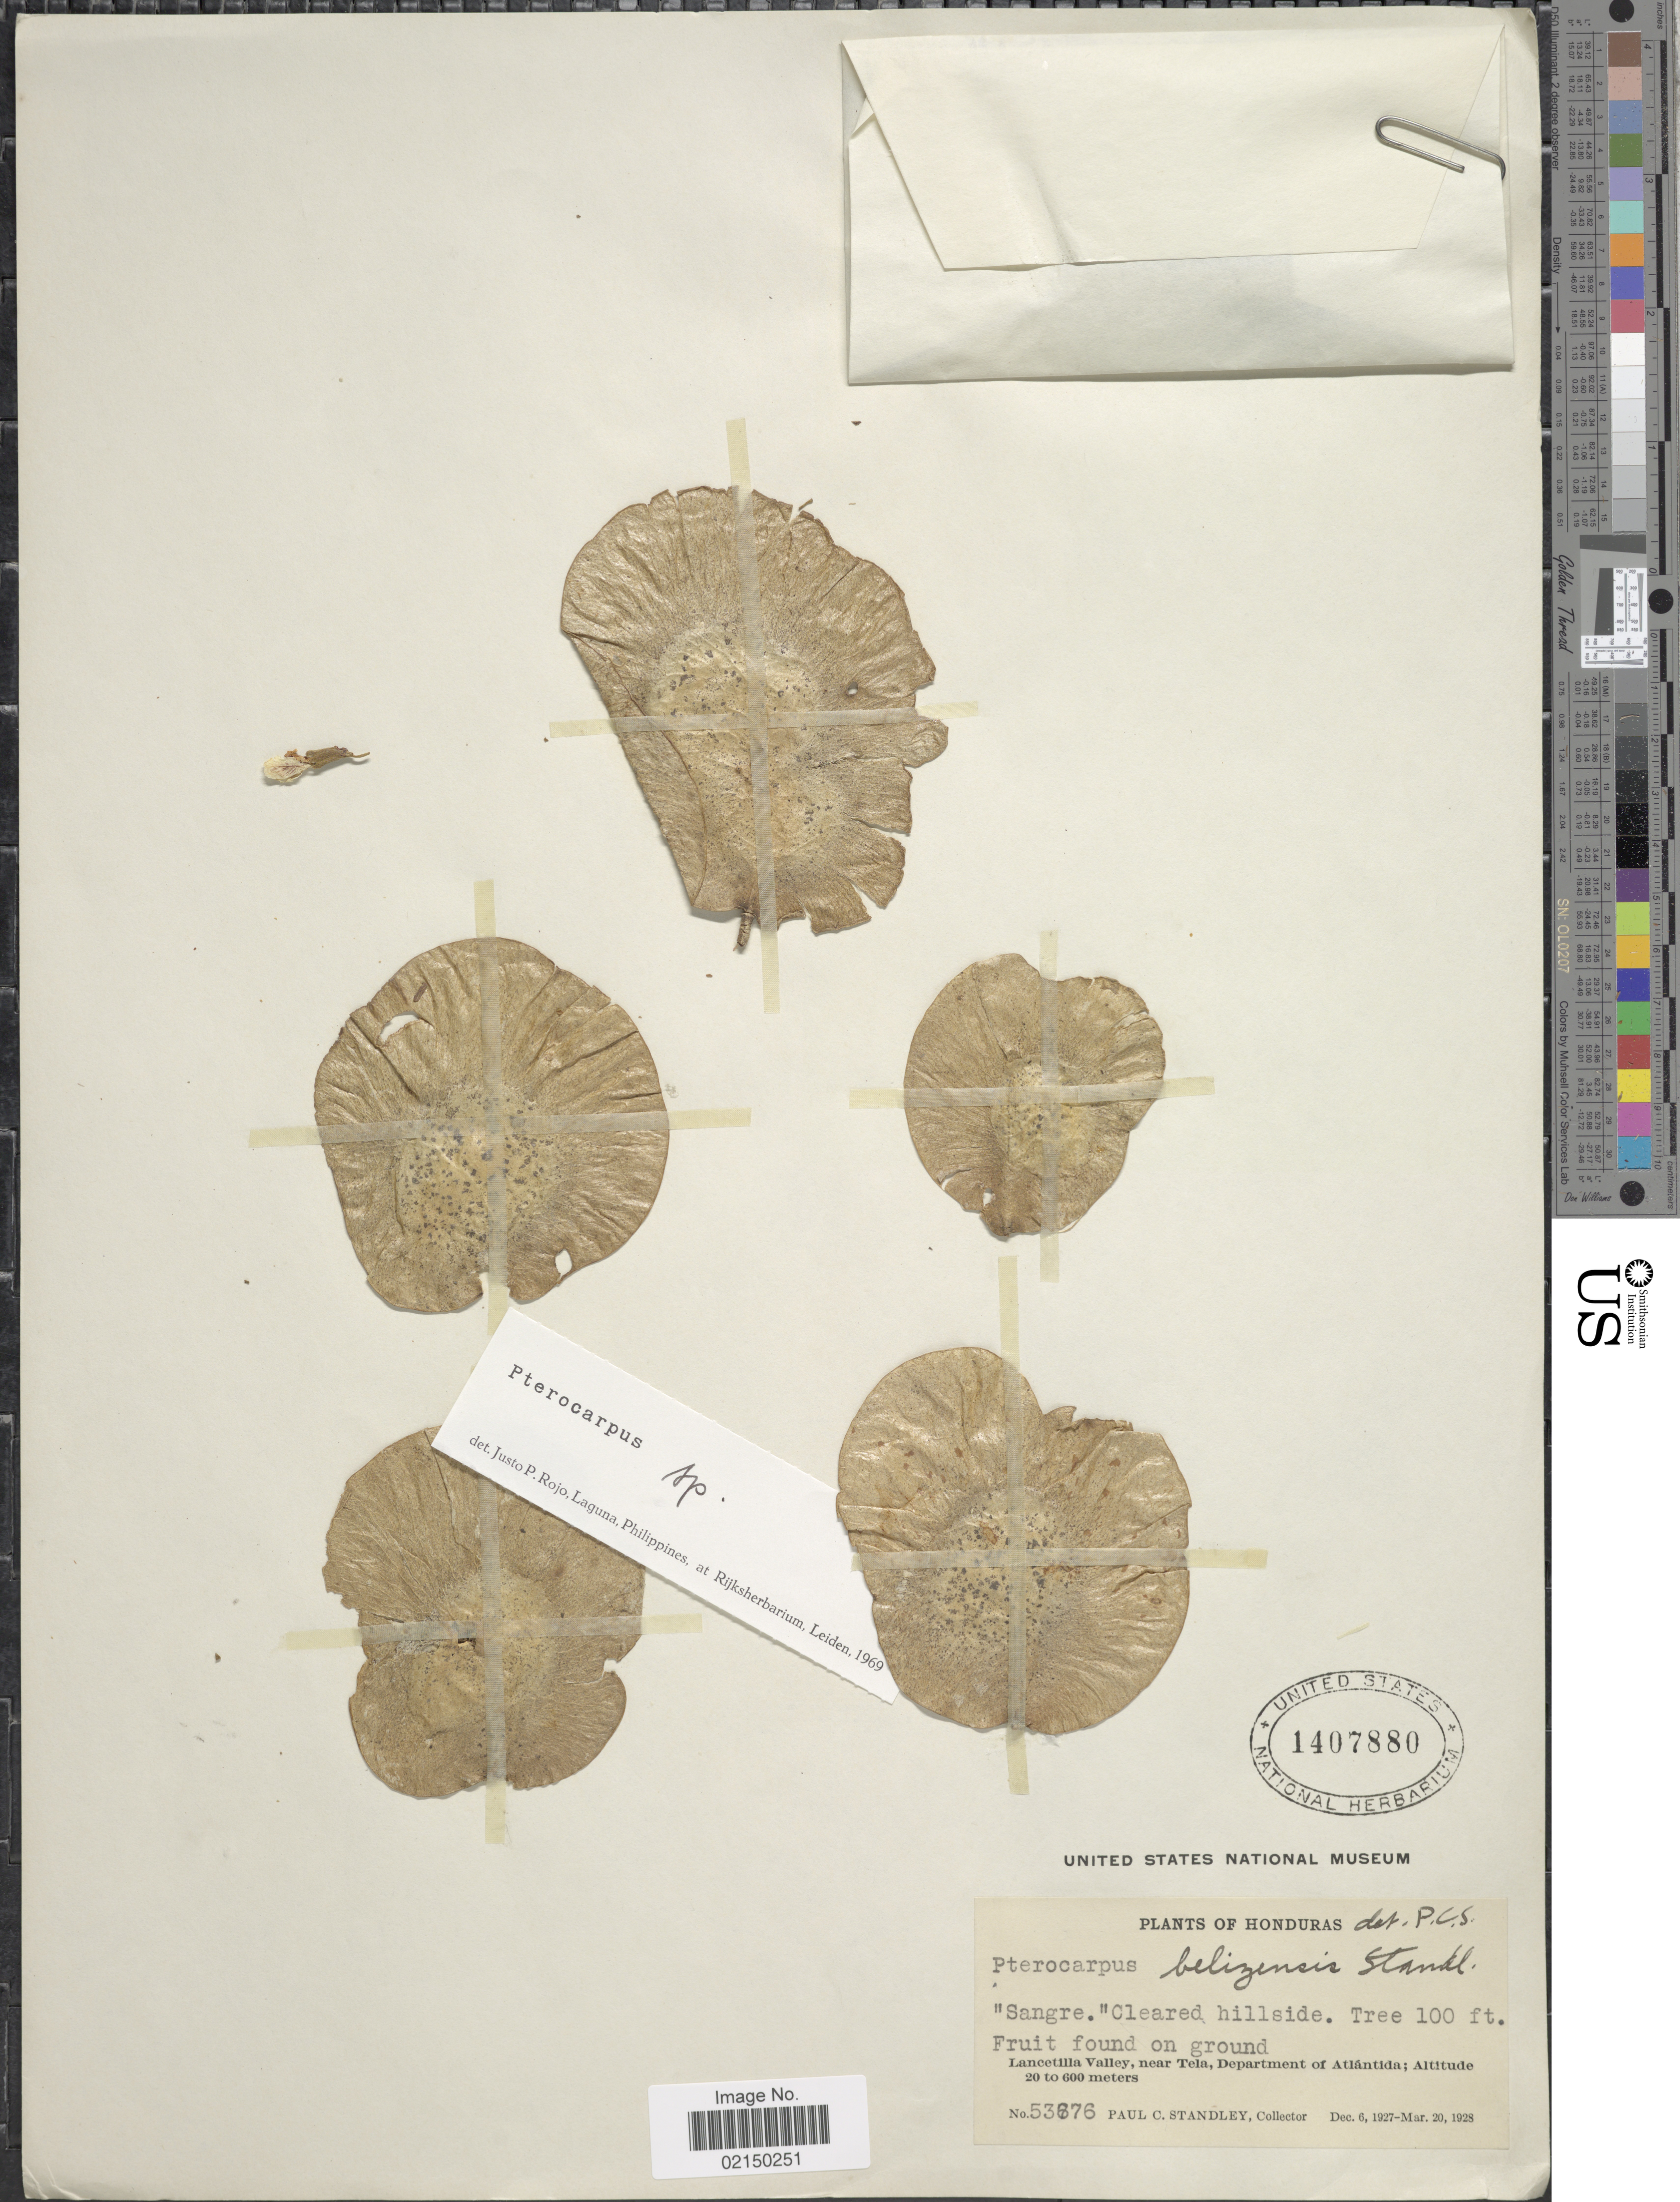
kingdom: Plantae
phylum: Tracheophyta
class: Magnoliopsida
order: Fabales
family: Fabaceae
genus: Pterocarpus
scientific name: Pterocarpus rohrii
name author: Vahl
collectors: P. C. Standley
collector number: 53767*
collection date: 1927-12-06/1928-03-20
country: Honduras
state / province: Atlántida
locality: Lancetilla Valley, near Tela.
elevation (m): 20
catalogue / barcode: US 1407880